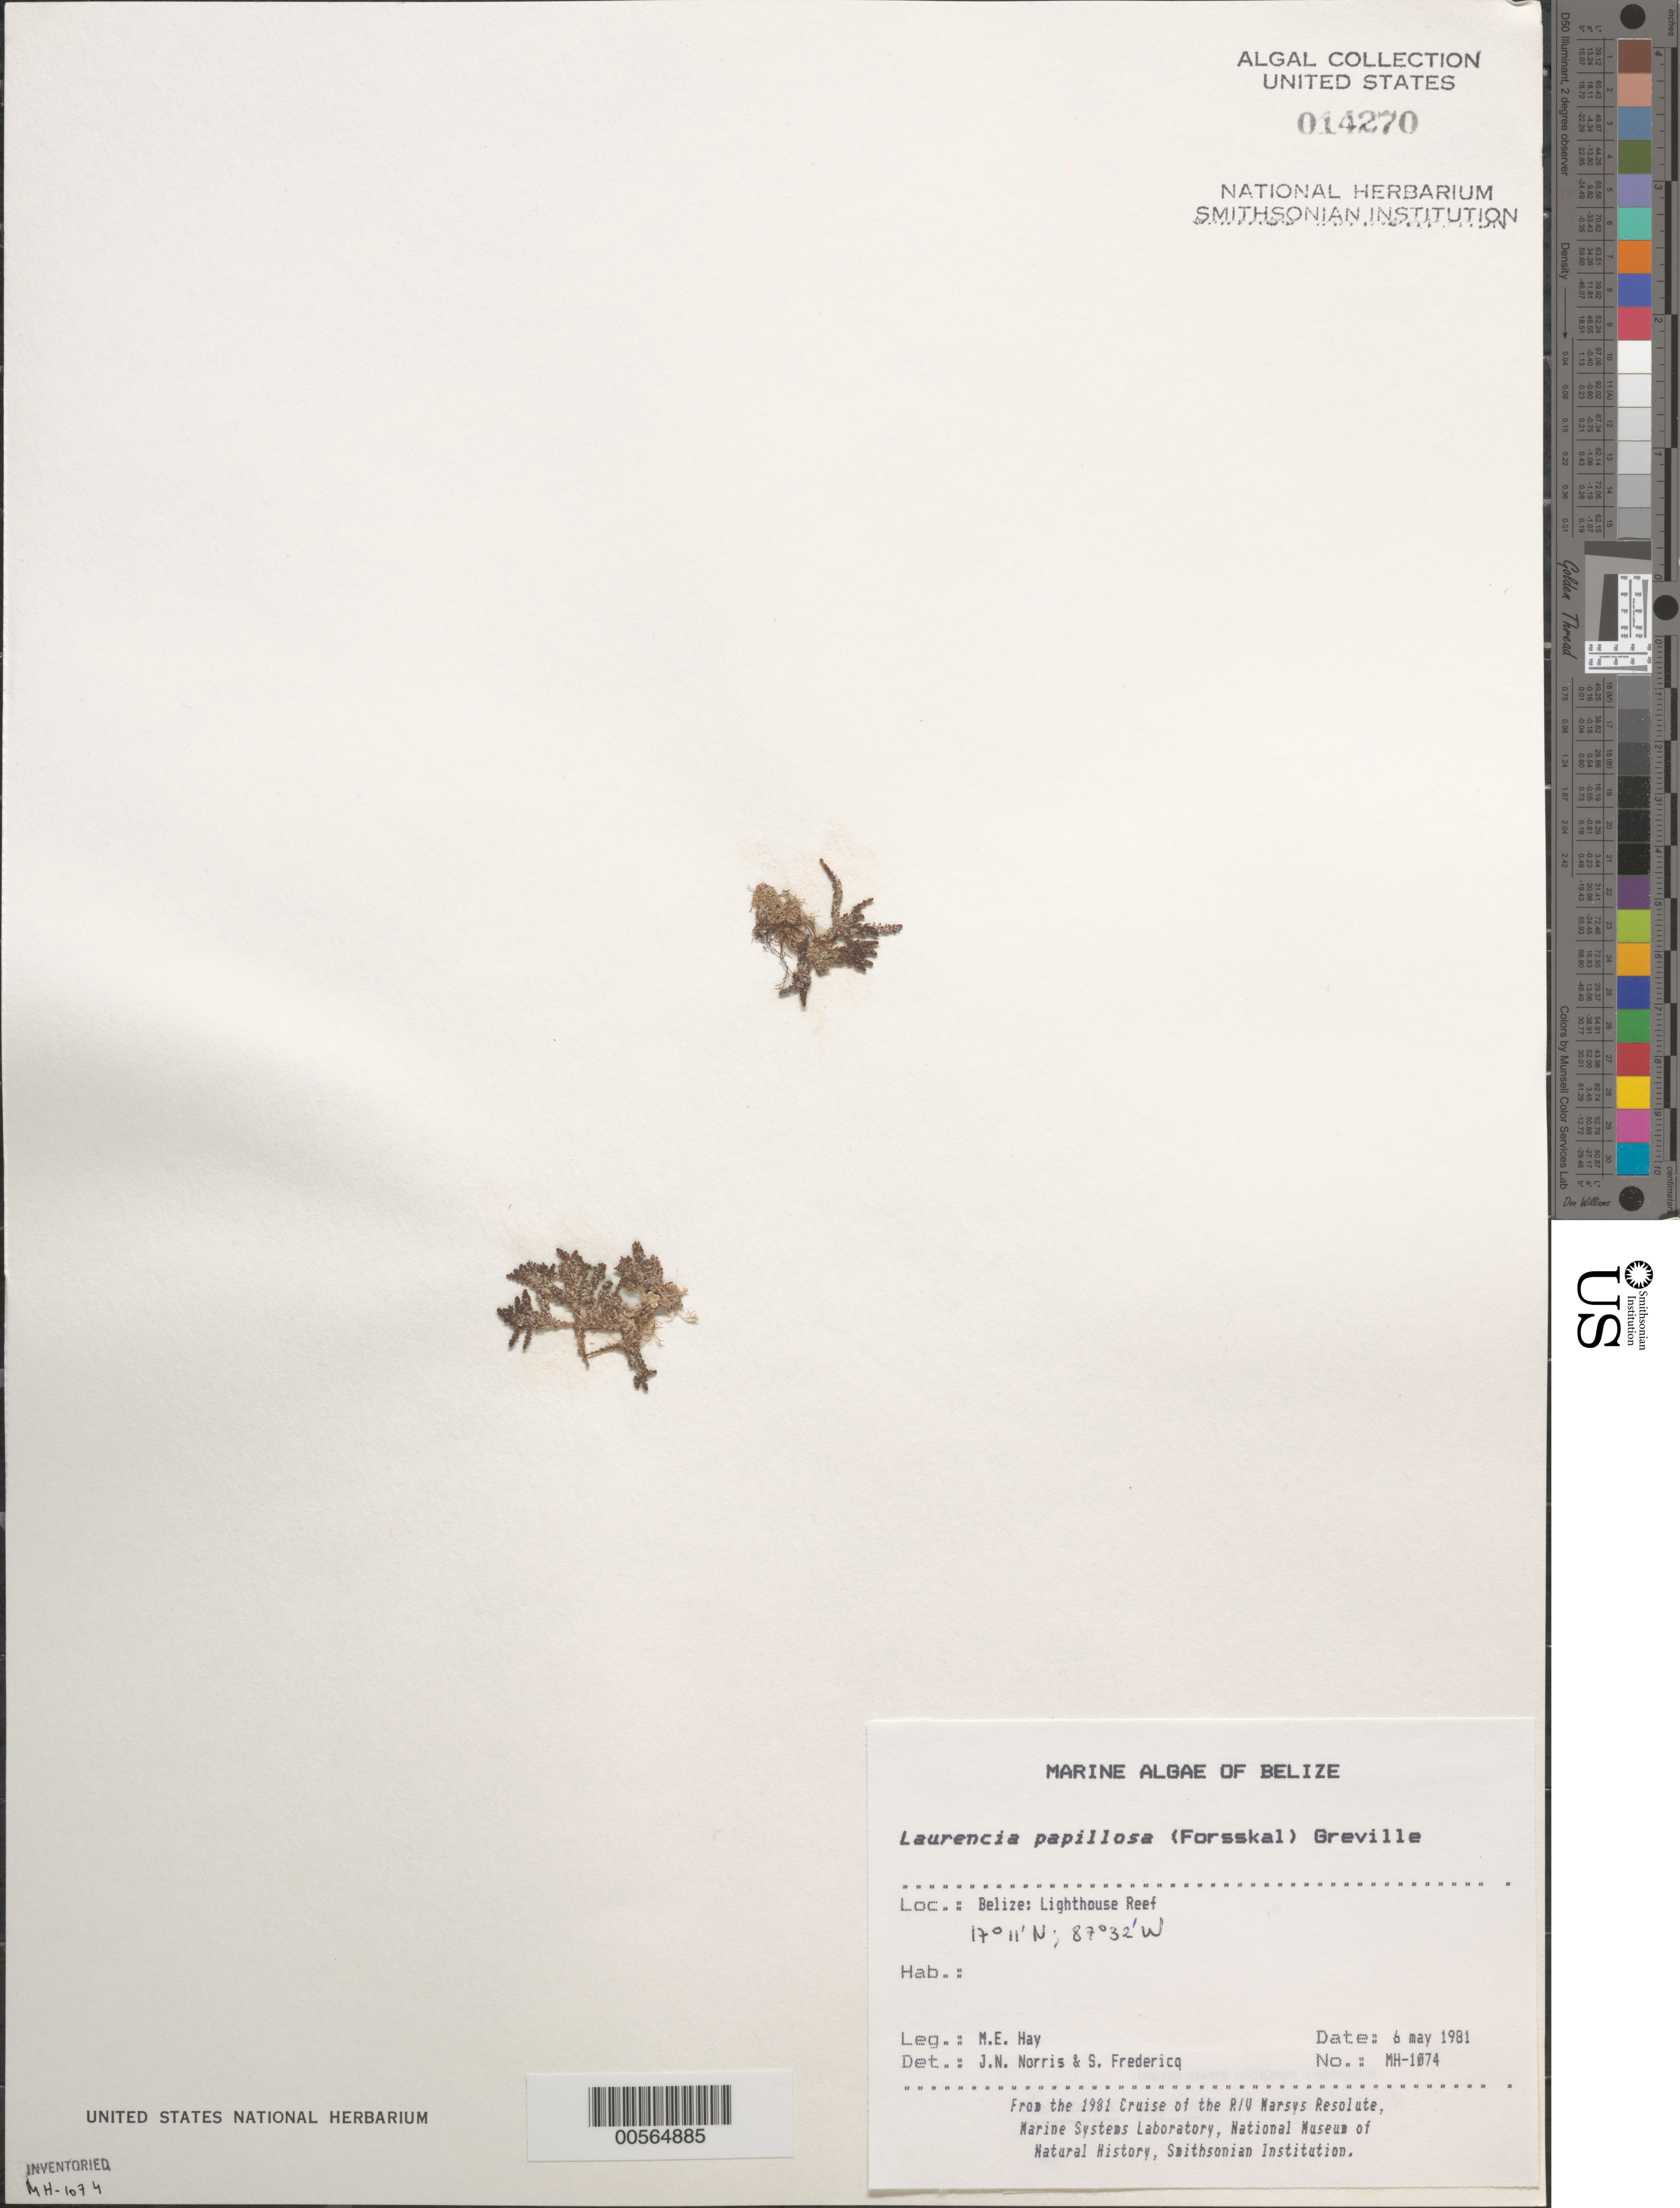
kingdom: Plantae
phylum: Rhodophyta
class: Florideophyceae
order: Ceramiales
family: Rhodomelaceae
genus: Palisada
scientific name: Palisada perforata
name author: (Bory) K.W. Nam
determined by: Algae name updating Project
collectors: M. E. Hay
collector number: MEH-1074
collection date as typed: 06 May 1981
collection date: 1981-05-06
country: Belize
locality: Lighthouse reef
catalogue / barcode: US 14270